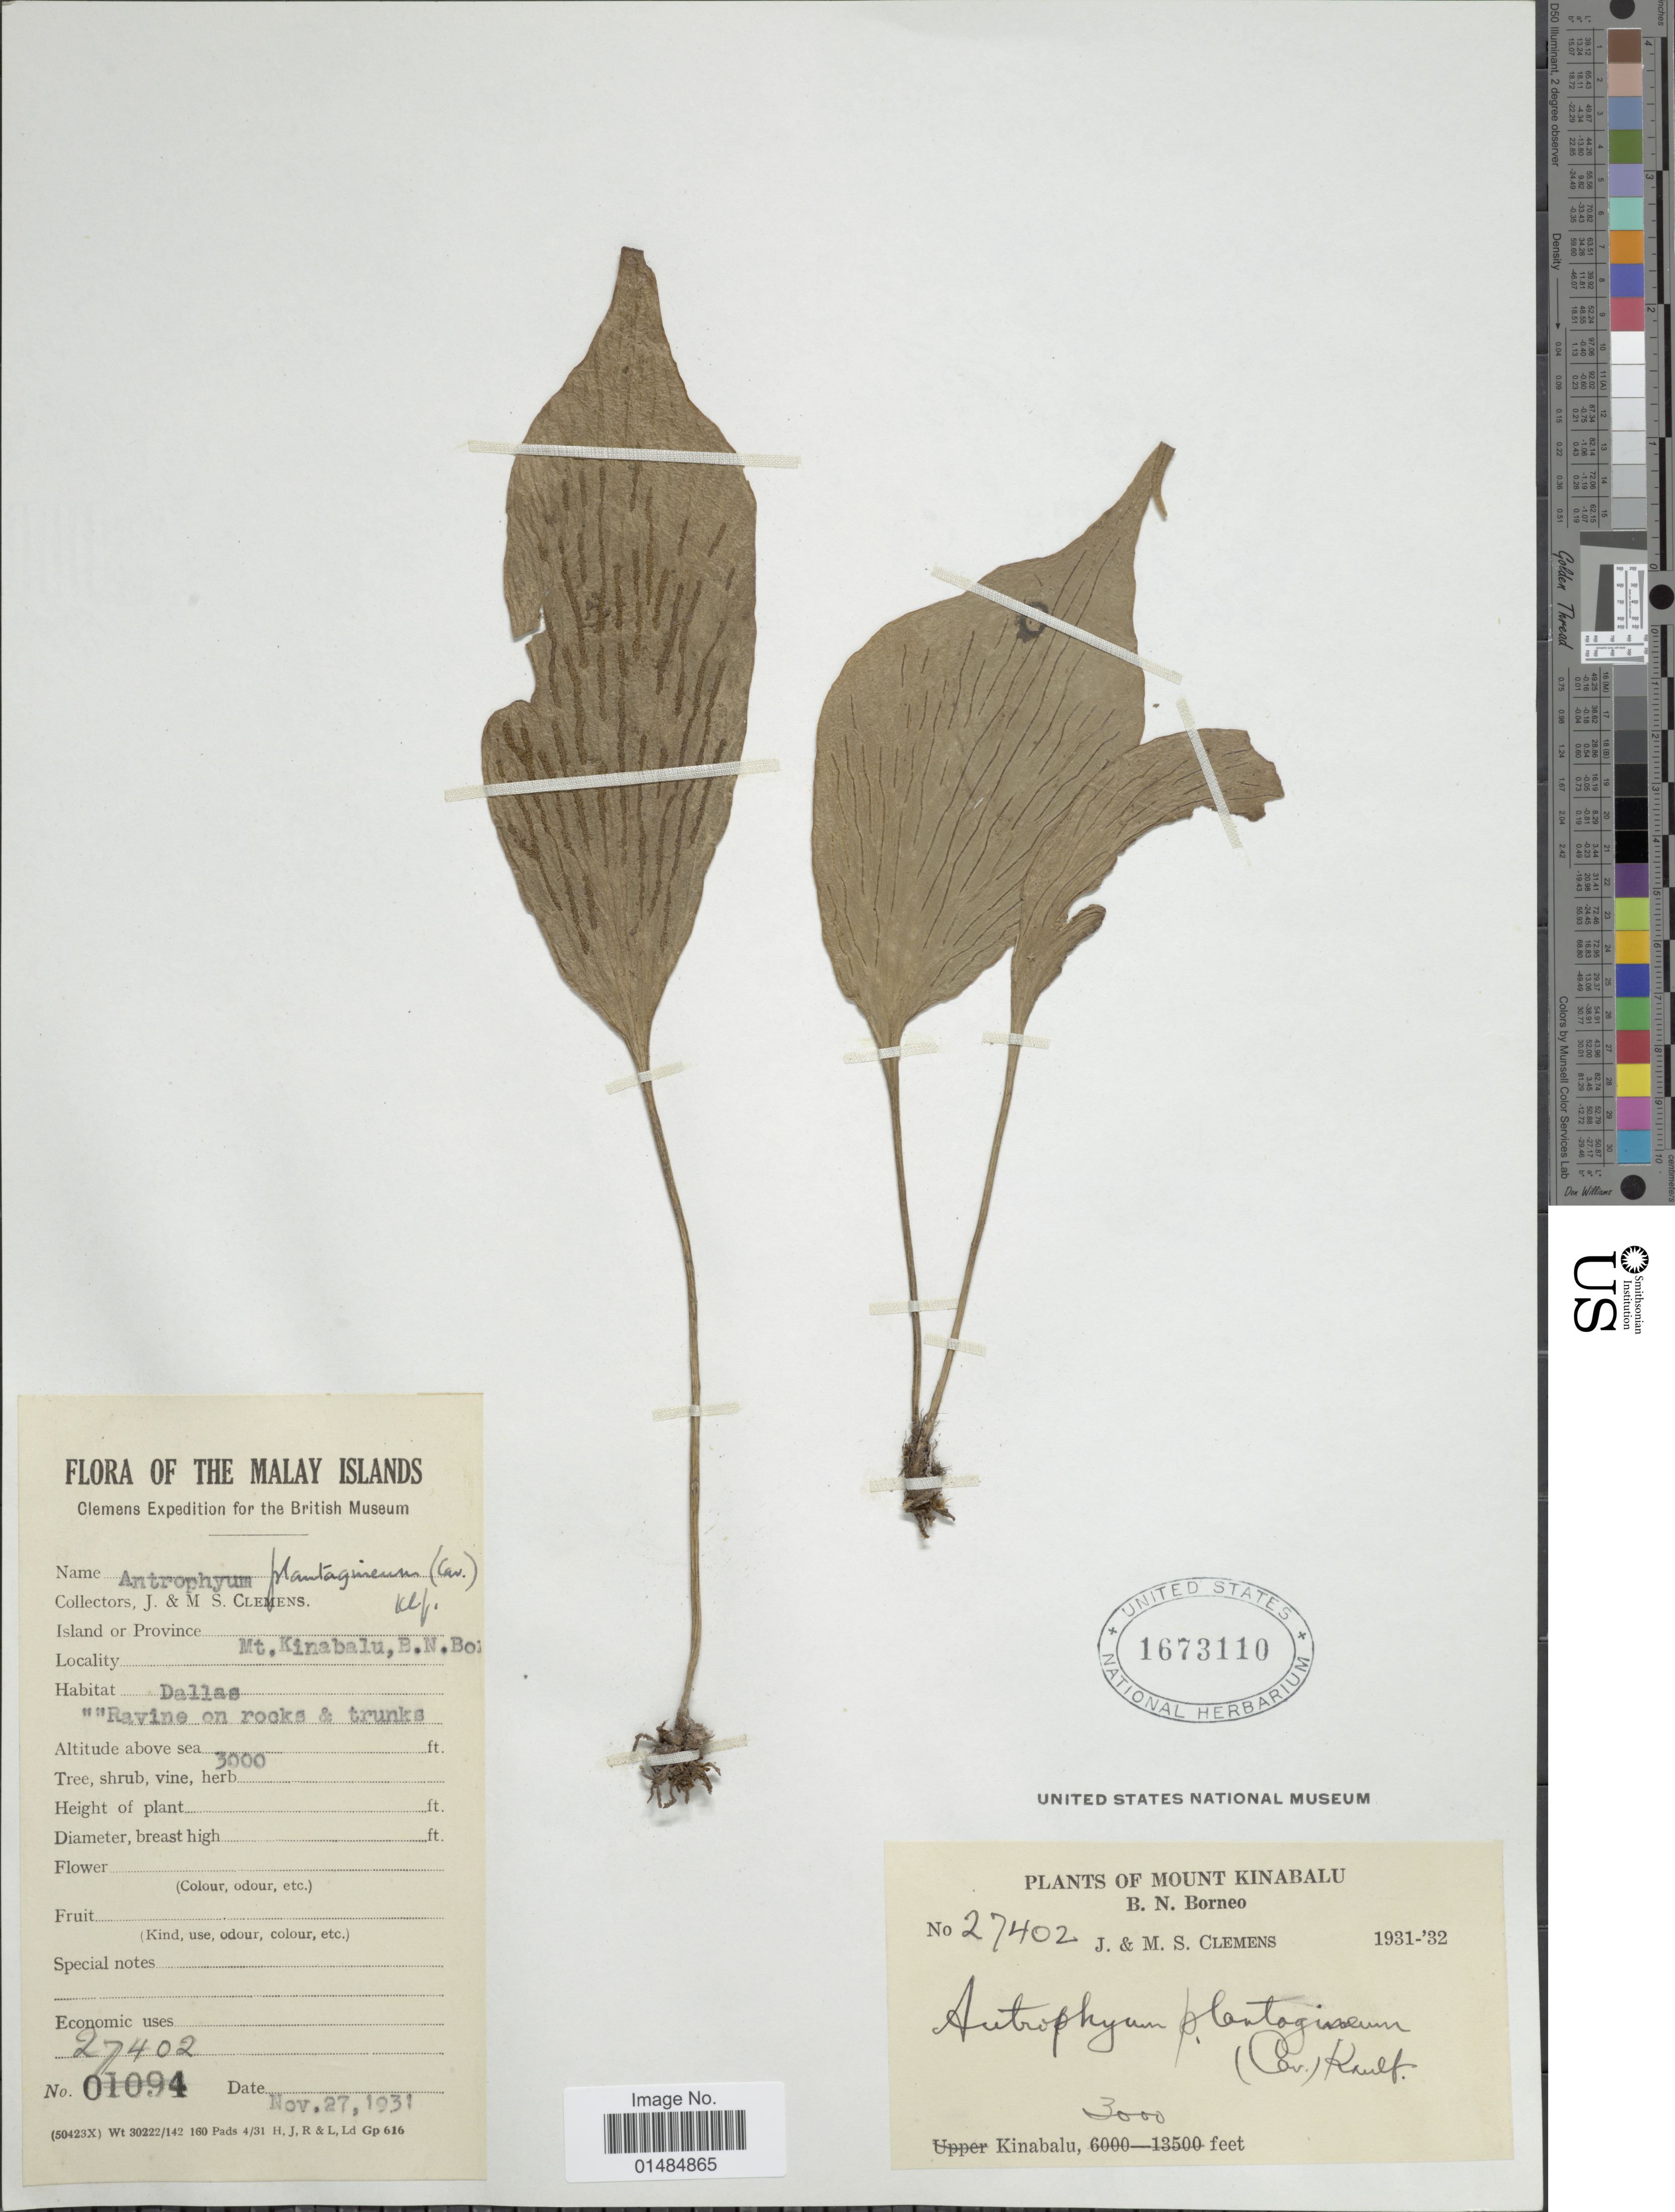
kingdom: Plantae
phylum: Tracheophyta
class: Polypodiopsida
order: Polypodiales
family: Pteridaceae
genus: Antrophyum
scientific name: Antrophyum plantagineum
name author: (Cav.) Kaulf.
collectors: J. Clemens & M. S. Clemens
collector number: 27402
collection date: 1931-11-27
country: Malaysia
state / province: Sabah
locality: The Malay Islands, Mount Kinabalu, B.N. Borneo, Kinabalu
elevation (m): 914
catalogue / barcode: US 1673110